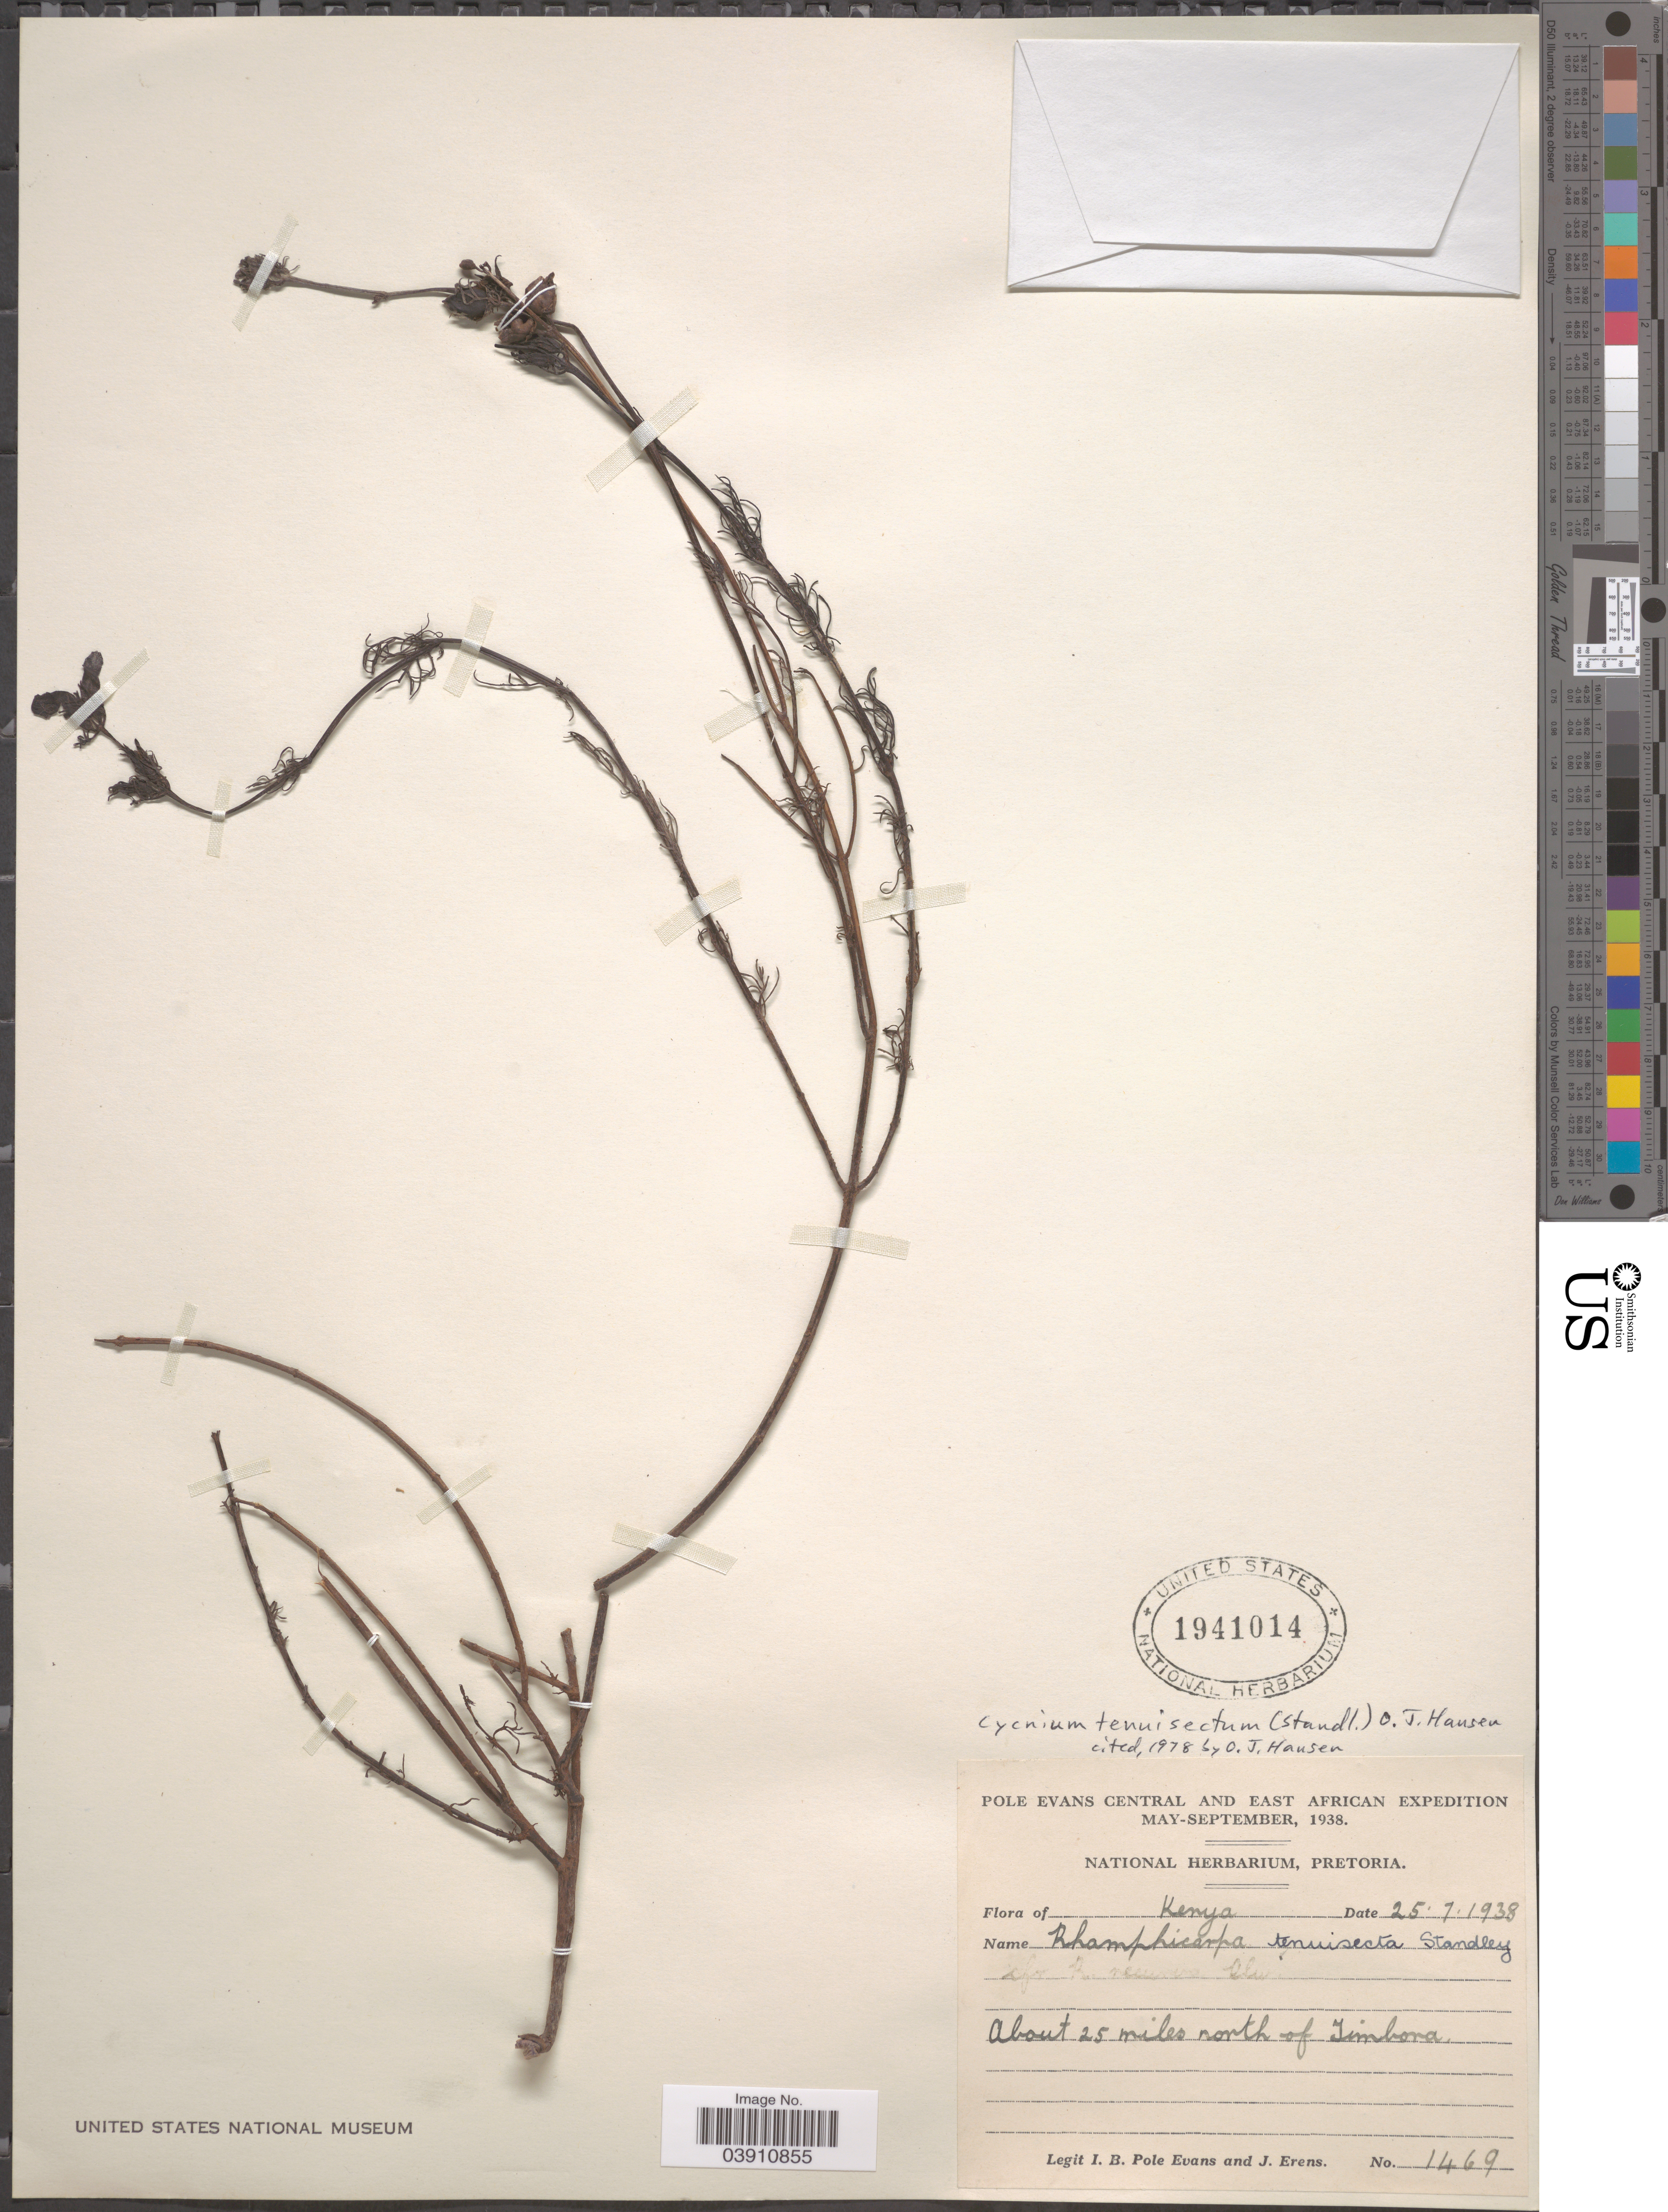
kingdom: Plantae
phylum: Tracheophyta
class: Magnoliopsida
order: Lamiales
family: Orobanchaceae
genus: Cycnium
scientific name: Cycnium tenuisectum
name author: (Standl.) O.J. Hansen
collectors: I. B. Pole-Evans & J. Erens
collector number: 1469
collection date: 1938-07-25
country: Kenya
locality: About 25 miles north of Timbora.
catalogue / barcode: US 1941014